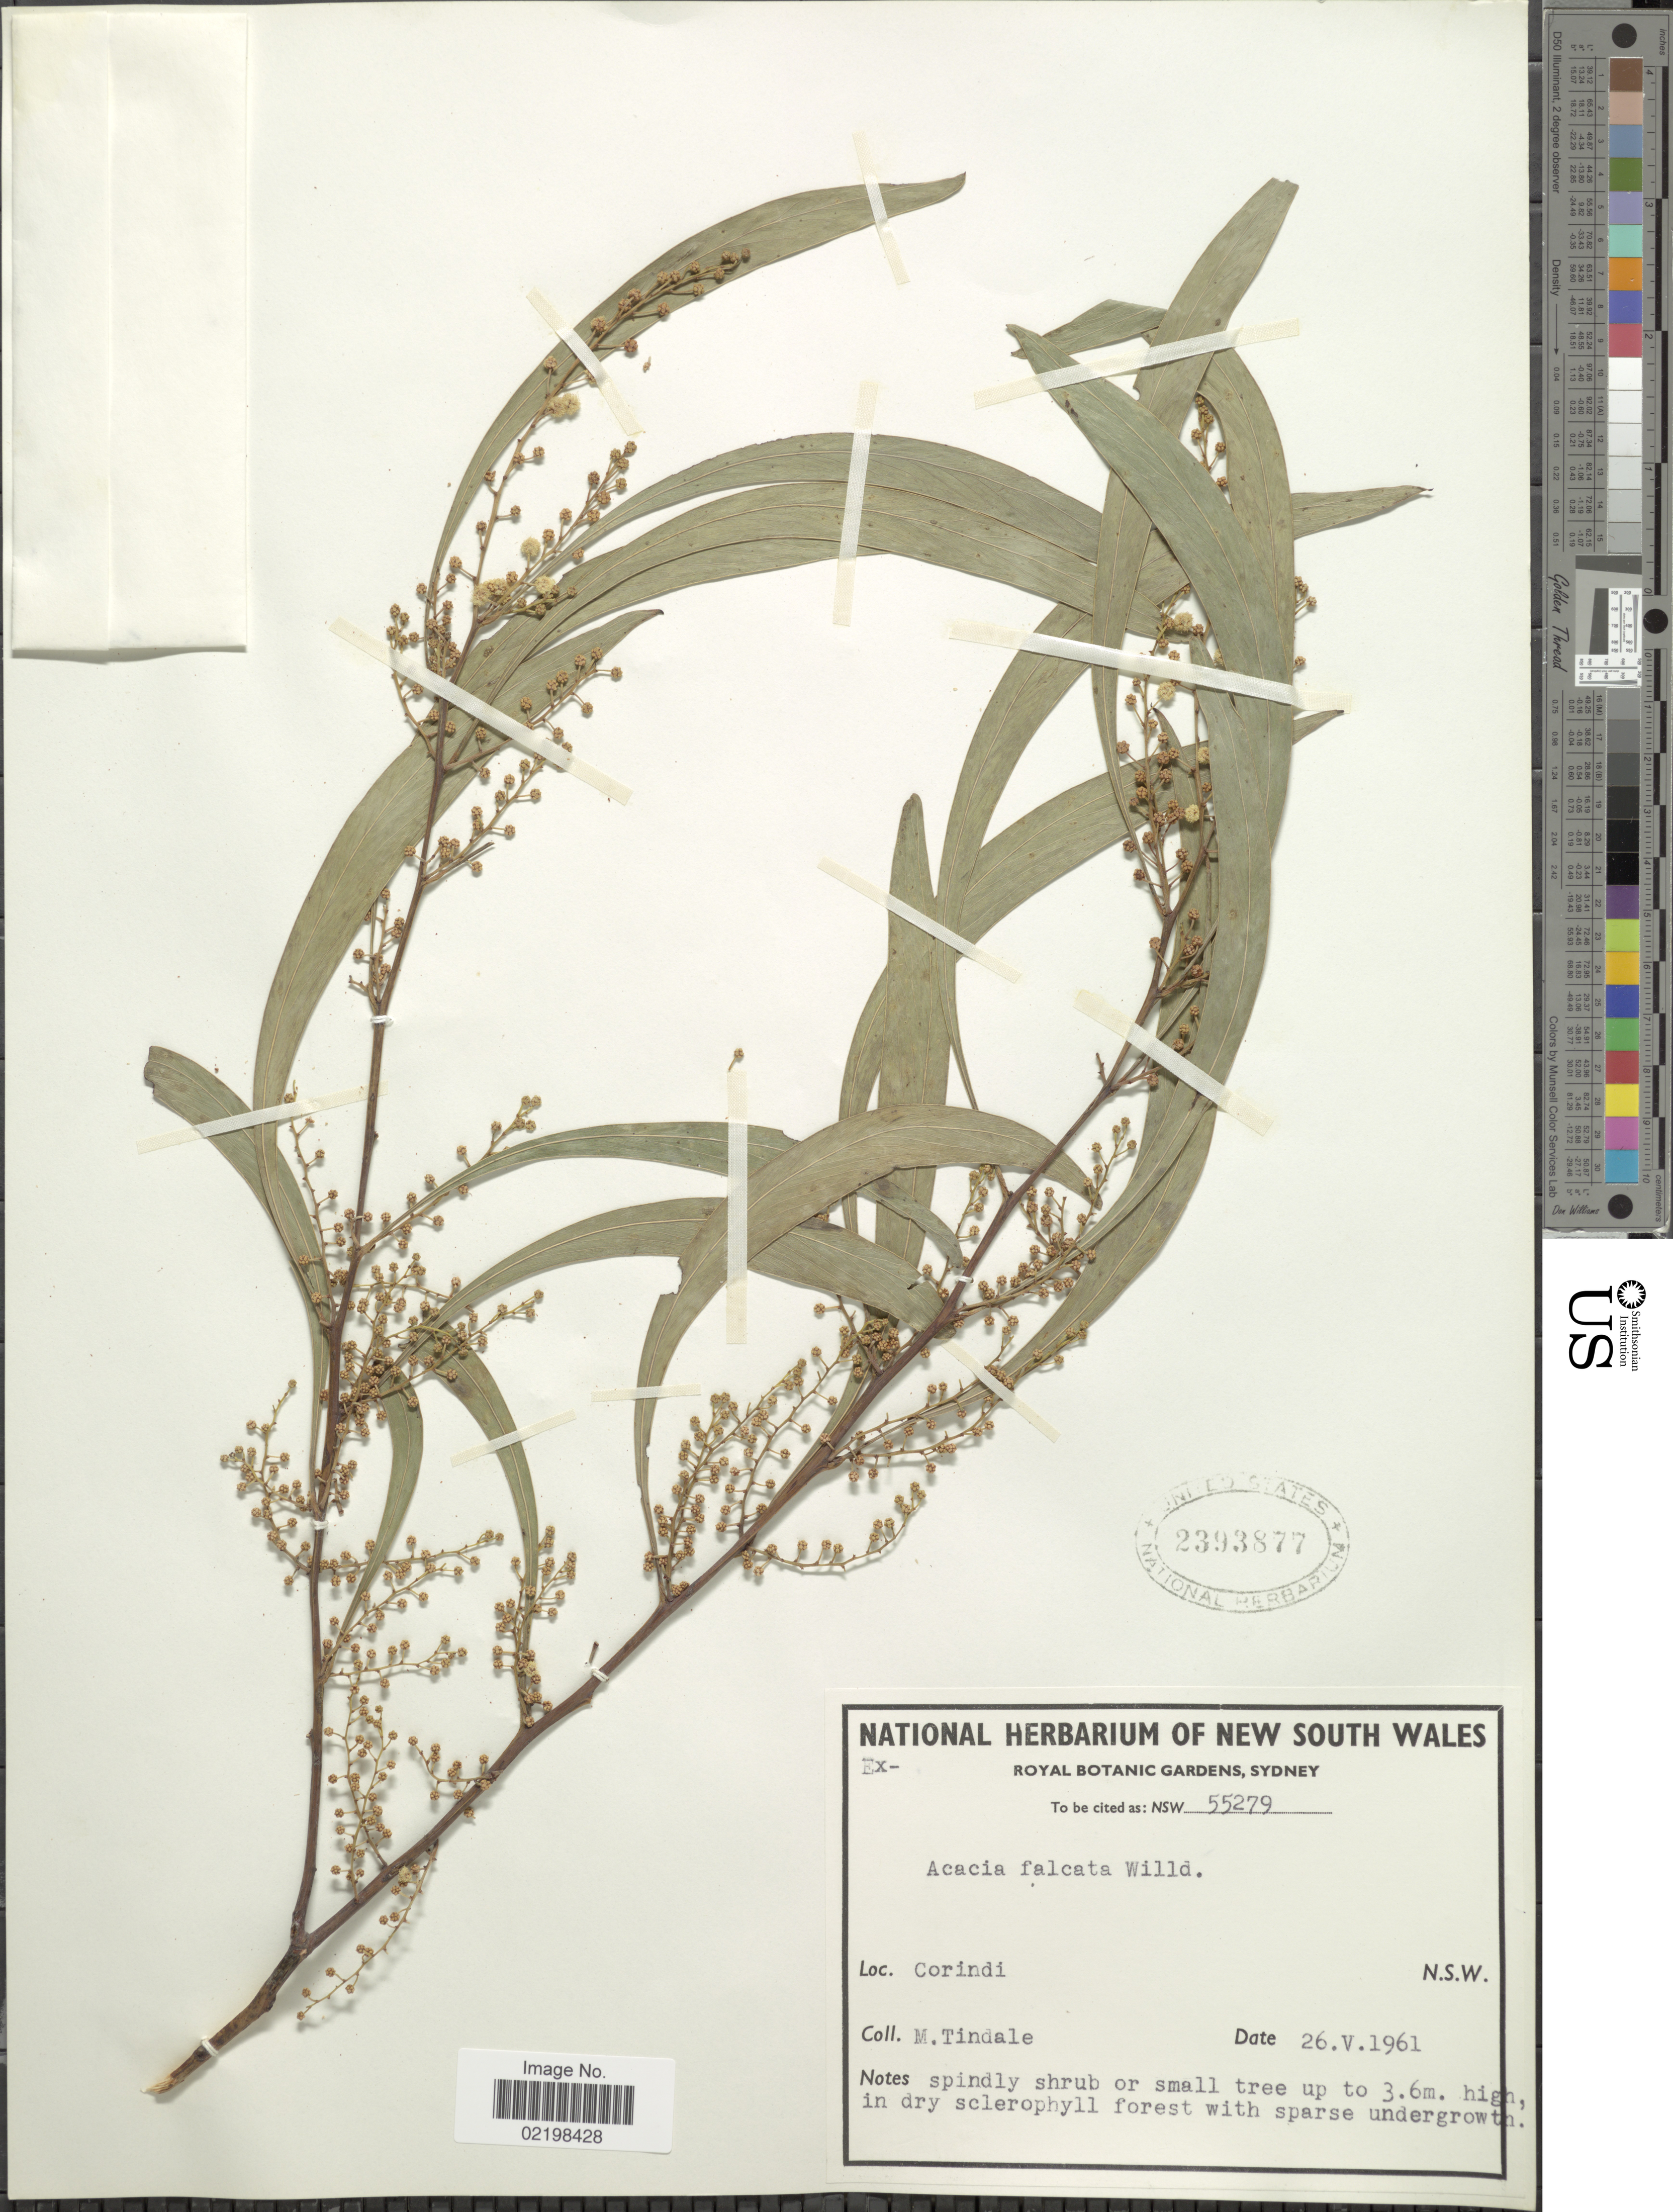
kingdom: Plantae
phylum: Tracheophyta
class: Magnoliopsida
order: Fabales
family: Fabaceae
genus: Acacia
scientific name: Acacia falcata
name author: Willd.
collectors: M. D. Tindale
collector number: NSW 55279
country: Australia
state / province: New South Wales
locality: Cordini, N.S.W.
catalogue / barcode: US 2393877